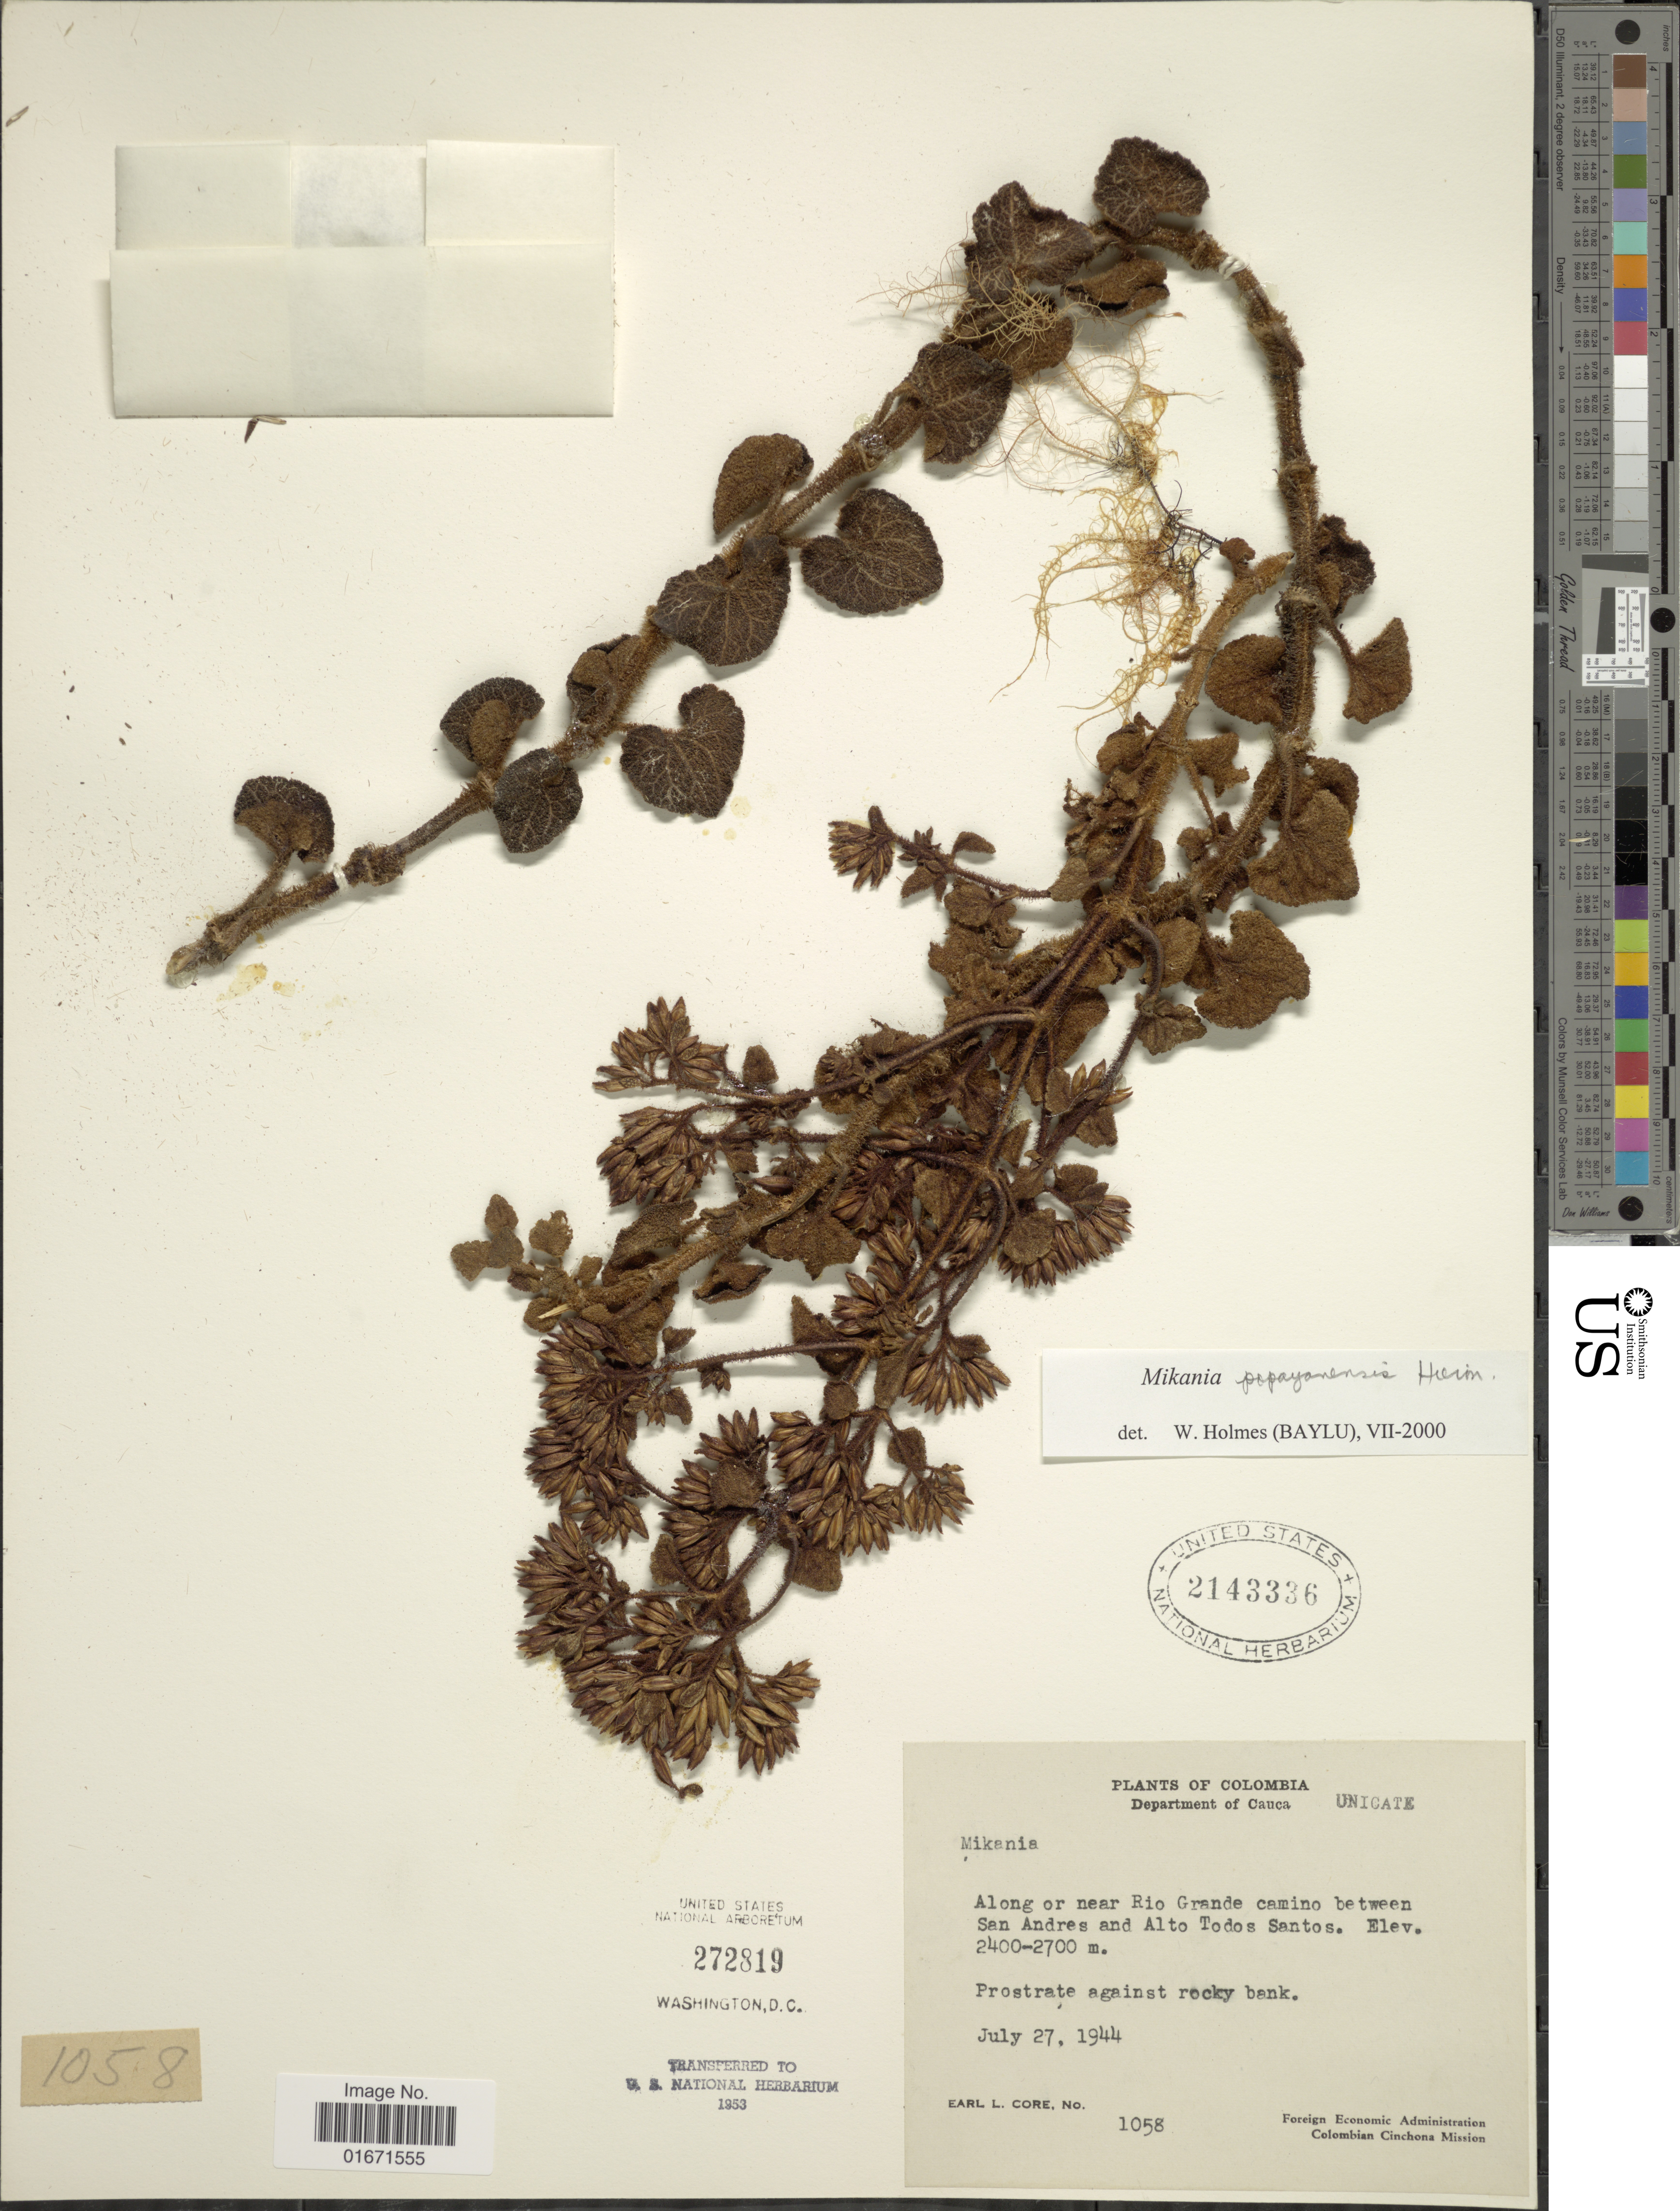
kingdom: Plantae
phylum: Tracheophyta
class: Magnoliopsida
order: Asterales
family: Asteraceae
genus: Mikania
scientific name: Mikania violascens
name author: (B.L. Rob.) R.M. King & H. Rob.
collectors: E. L. Core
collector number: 1058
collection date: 1944-07-27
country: Colombia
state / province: Cauca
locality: Department of Cauca. Along or near Rio Grande camino between San Andres and Alto Todos Santos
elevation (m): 2400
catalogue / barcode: US 2143336